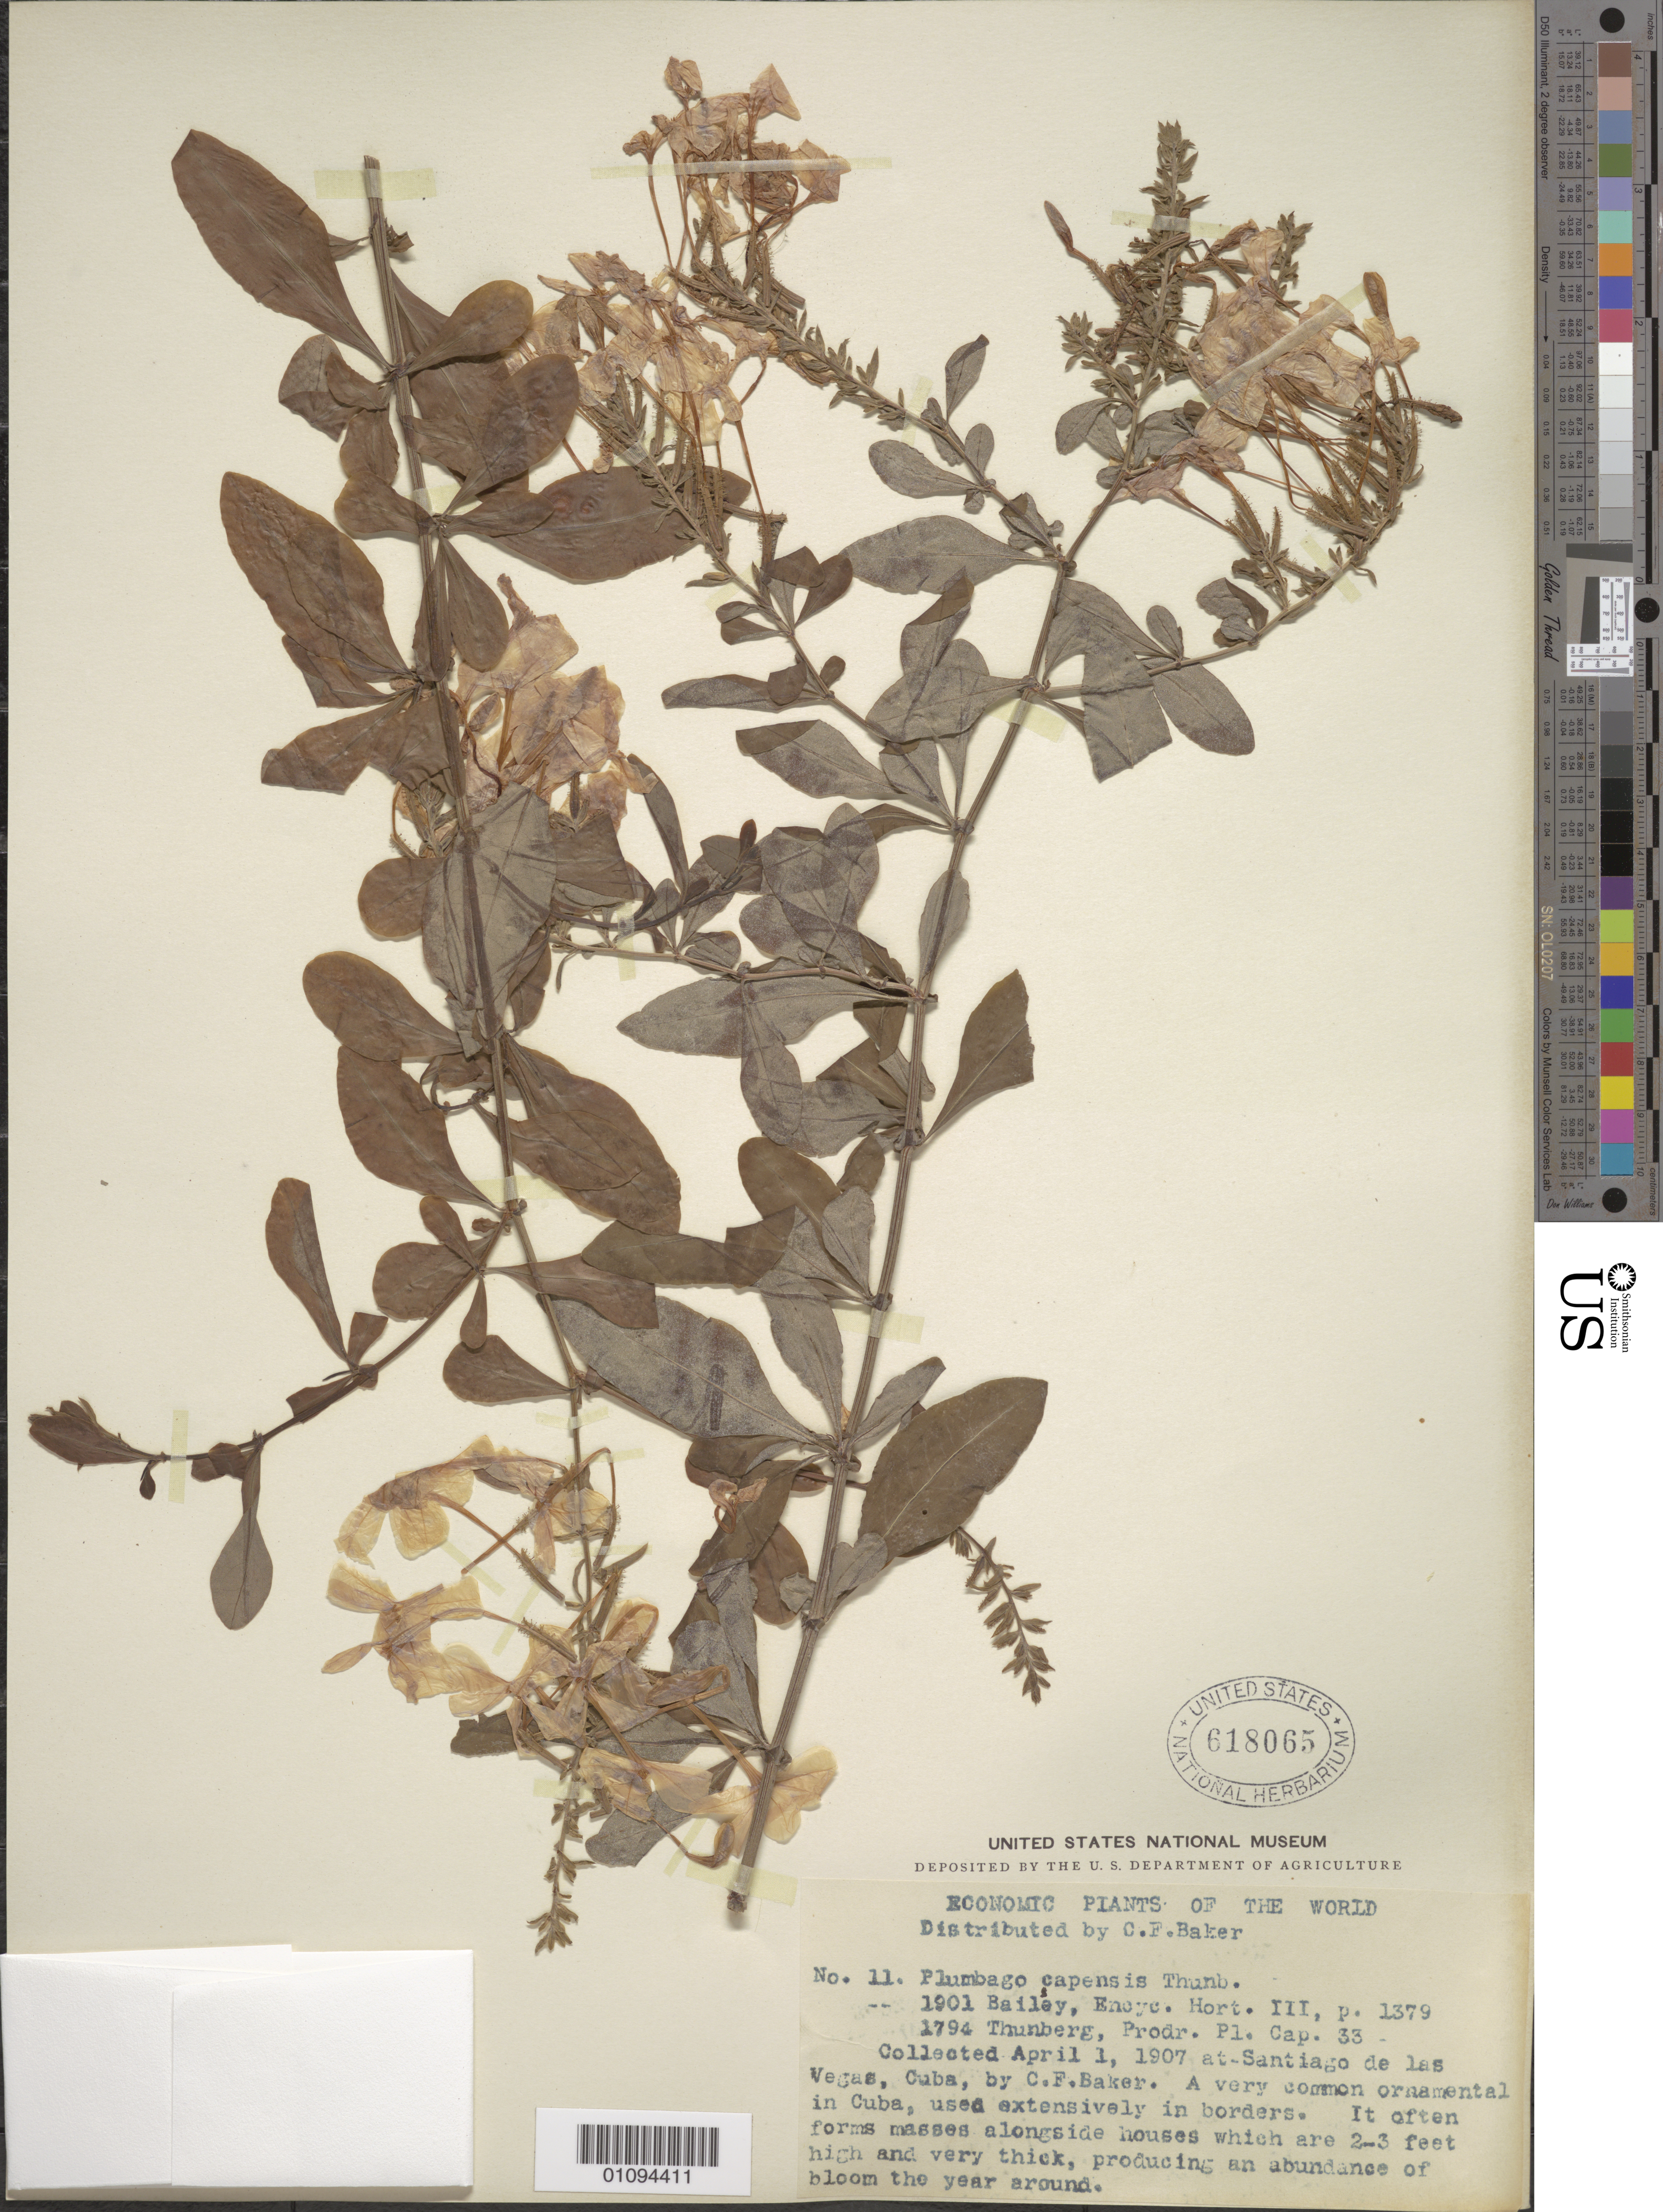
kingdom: Plantae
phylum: Tracheophyta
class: Magnoliopsida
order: Caryophyllales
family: Plumbaginaceae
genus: Plumbago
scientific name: Plumbago auriculata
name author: Lam.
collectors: C. F. Baker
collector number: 11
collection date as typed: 01 Apr 1907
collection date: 1907-04-01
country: Cuba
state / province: La Habana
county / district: Municipio Boyeros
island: Cuba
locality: Santiago de las Vegas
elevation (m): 97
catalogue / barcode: US 618065